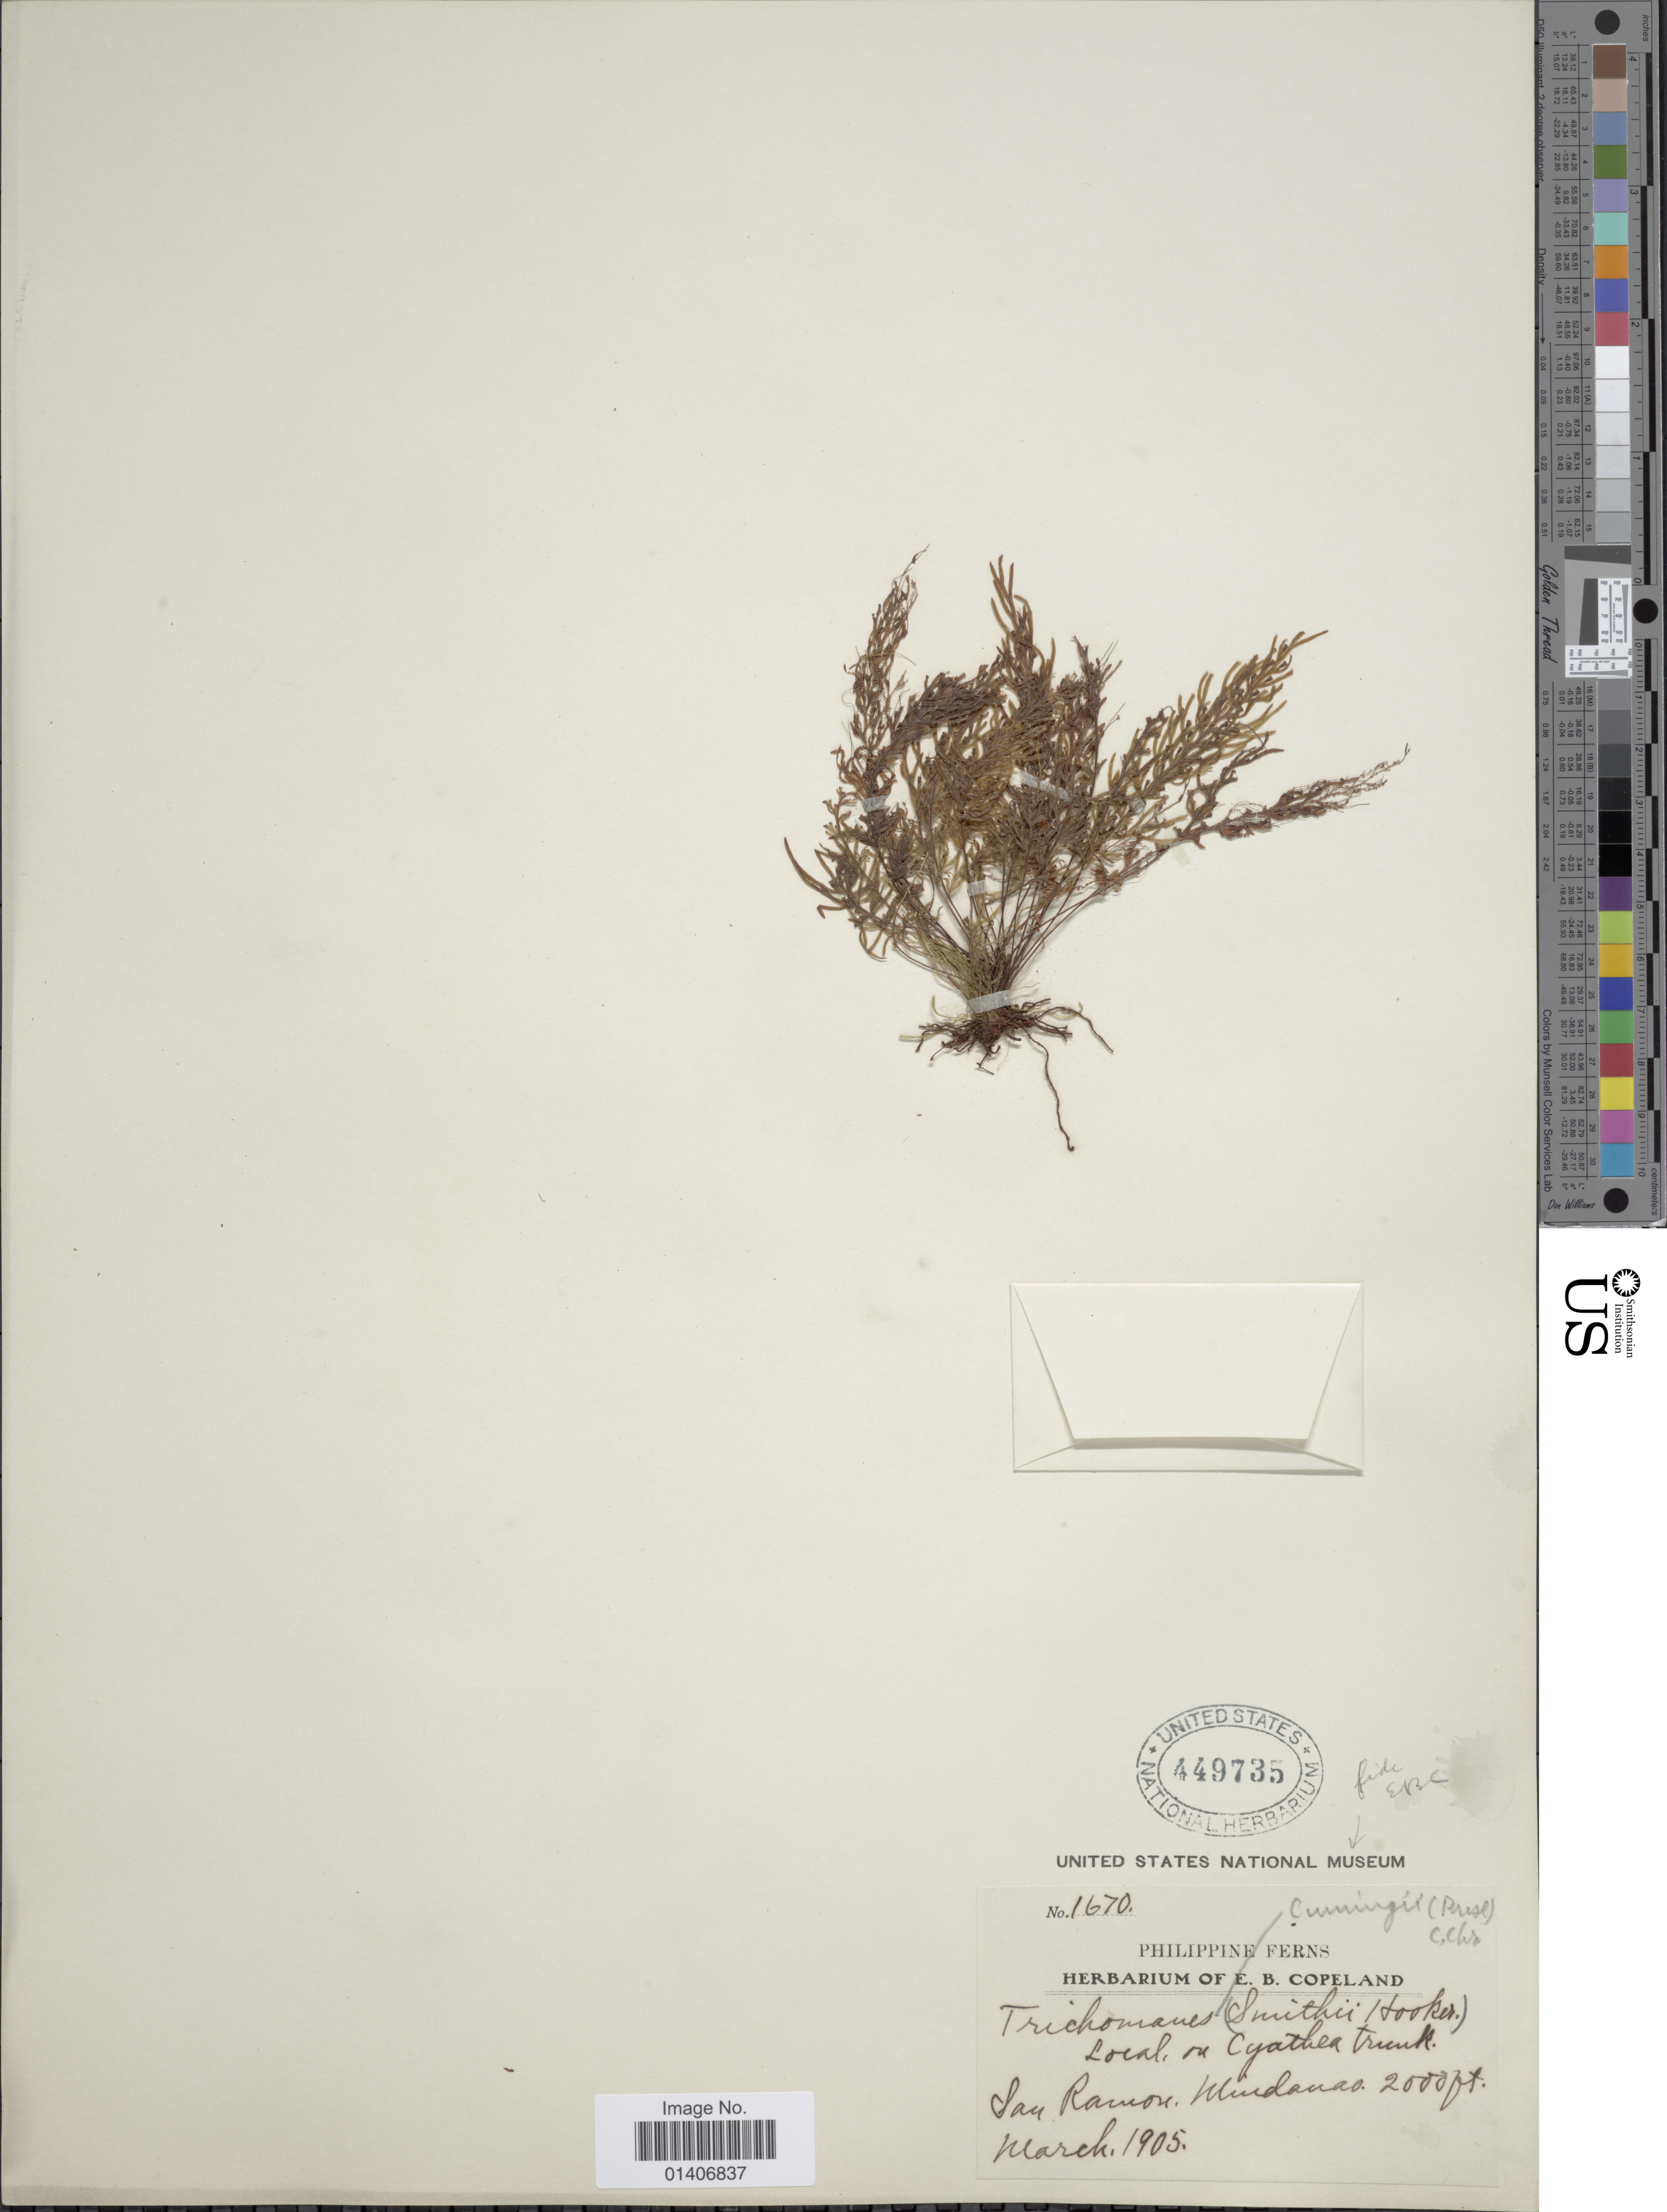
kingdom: Plantae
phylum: Tracheophyta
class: Polypodiopsida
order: Hymenophyllales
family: Hymenophyllaceae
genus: Abrodictyum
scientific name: Abrodictyum cumingii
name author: C. Presl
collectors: E. B. Copeland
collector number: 1670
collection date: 1905-03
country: Philippines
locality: San Ramon, Mindanao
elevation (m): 610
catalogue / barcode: US 449735